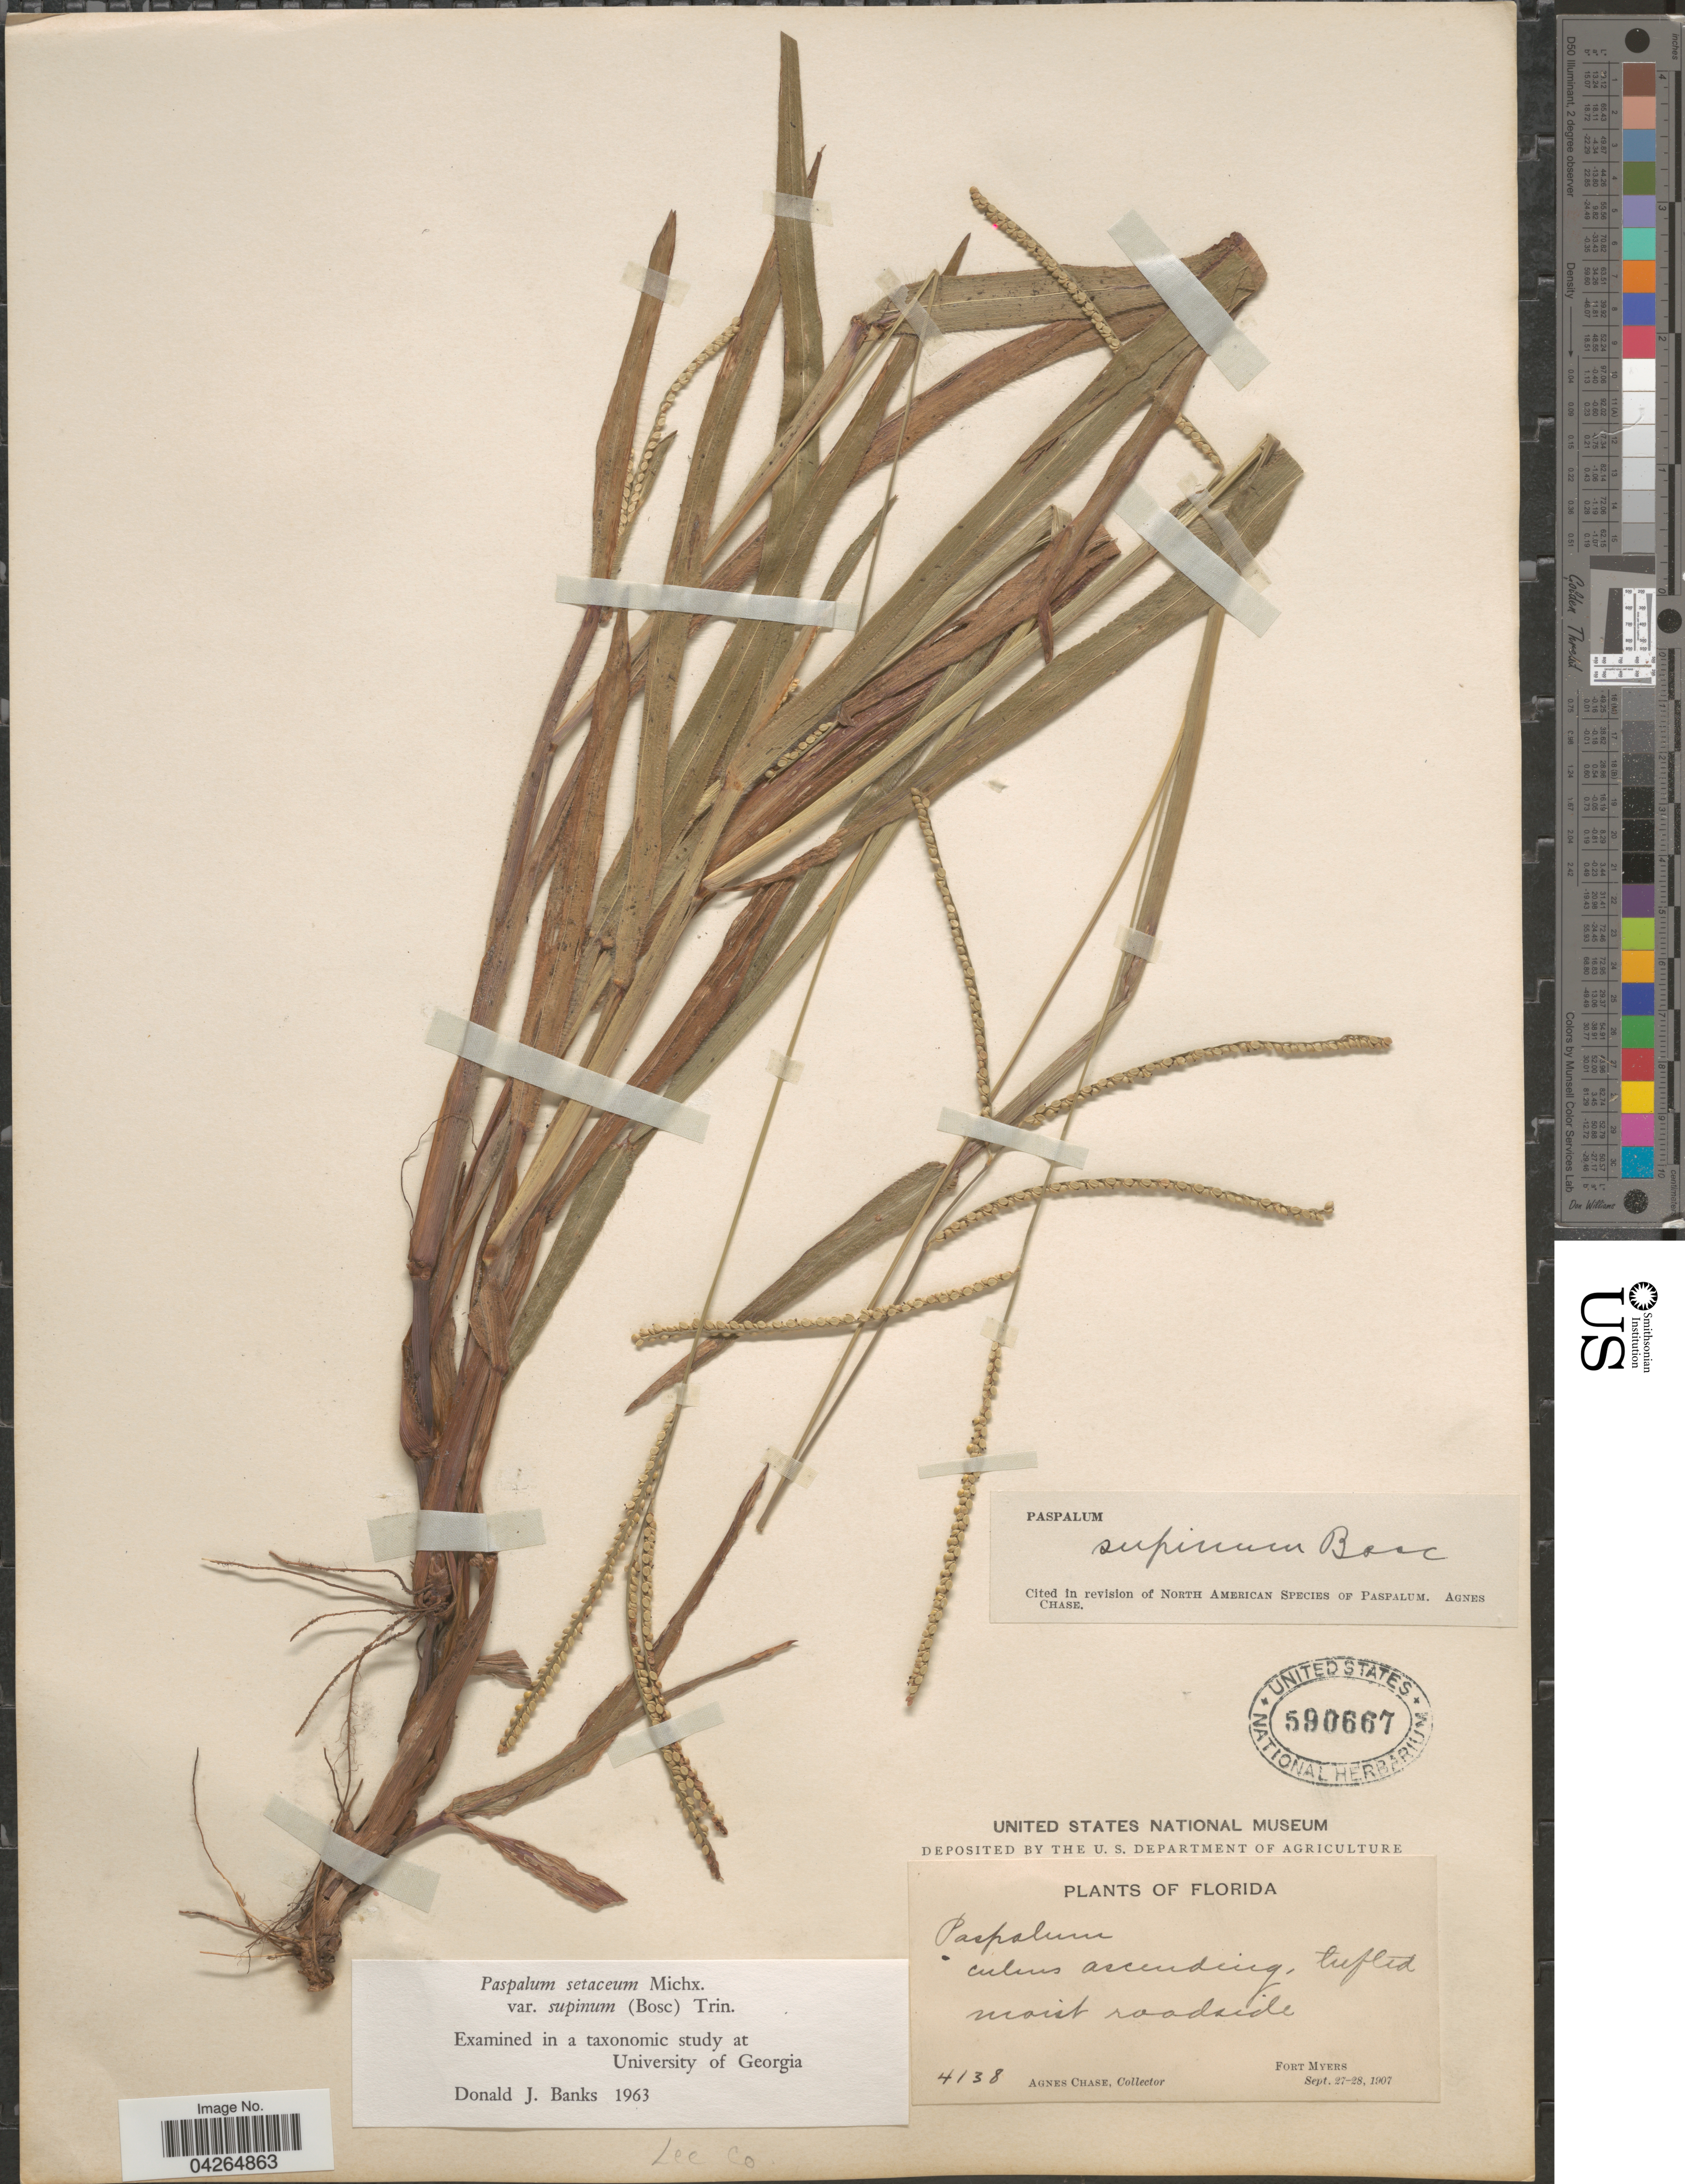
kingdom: Plantae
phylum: Tracheophyta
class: Liliopsida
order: Poales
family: Poaceae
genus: Paspalum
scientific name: Paspalum setaceum var. supinum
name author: (Bosc ex Poir.) Trin.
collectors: A. Chase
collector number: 4138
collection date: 1907-09-27/1907-09-28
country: United States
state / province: Florida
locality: Fort Myers. Lee Co.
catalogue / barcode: US 590667